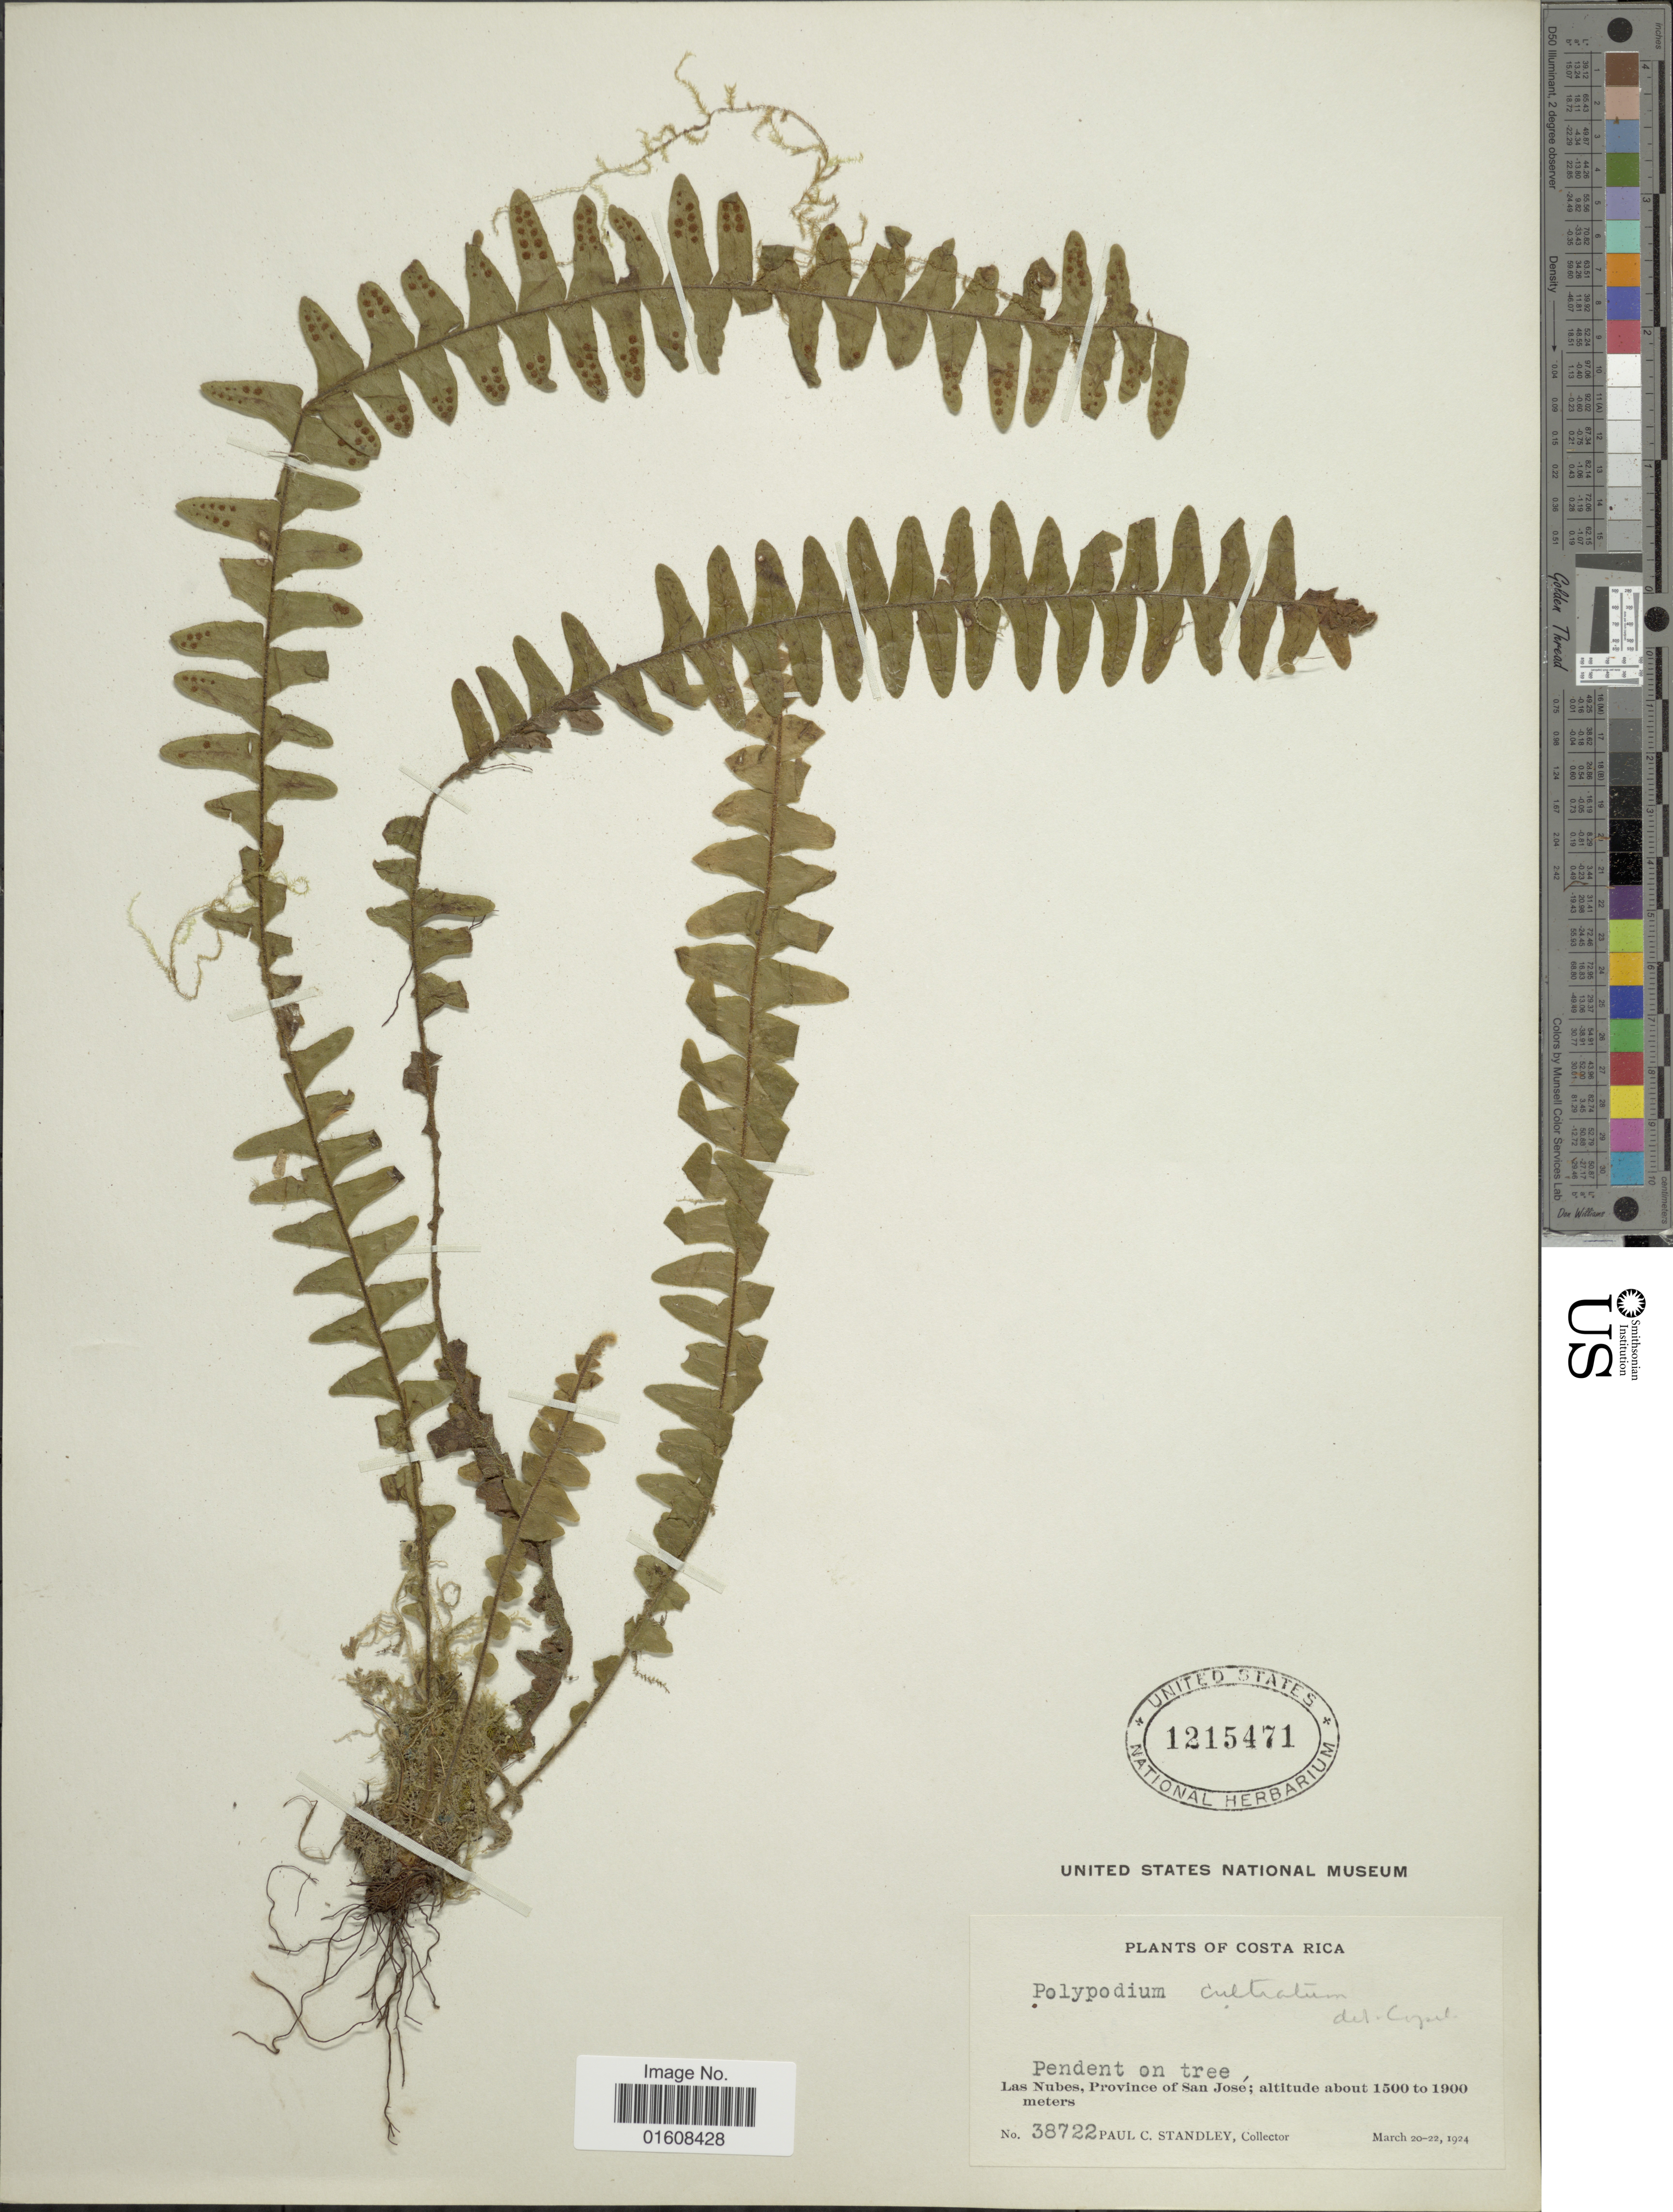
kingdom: Plantae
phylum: Tracheophyta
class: Polypodiopsida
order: Polypodiales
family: Polypodiaceae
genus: Alansmia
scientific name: Alansmia lanigera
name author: (Desv.) Moguel & M. Kessler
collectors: P. C. Standley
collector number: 38722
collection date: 1924-03-20/1924-03-22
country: Costa Rica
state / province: San José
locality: Las Nubes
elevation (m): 1500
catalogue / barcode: US 1215471